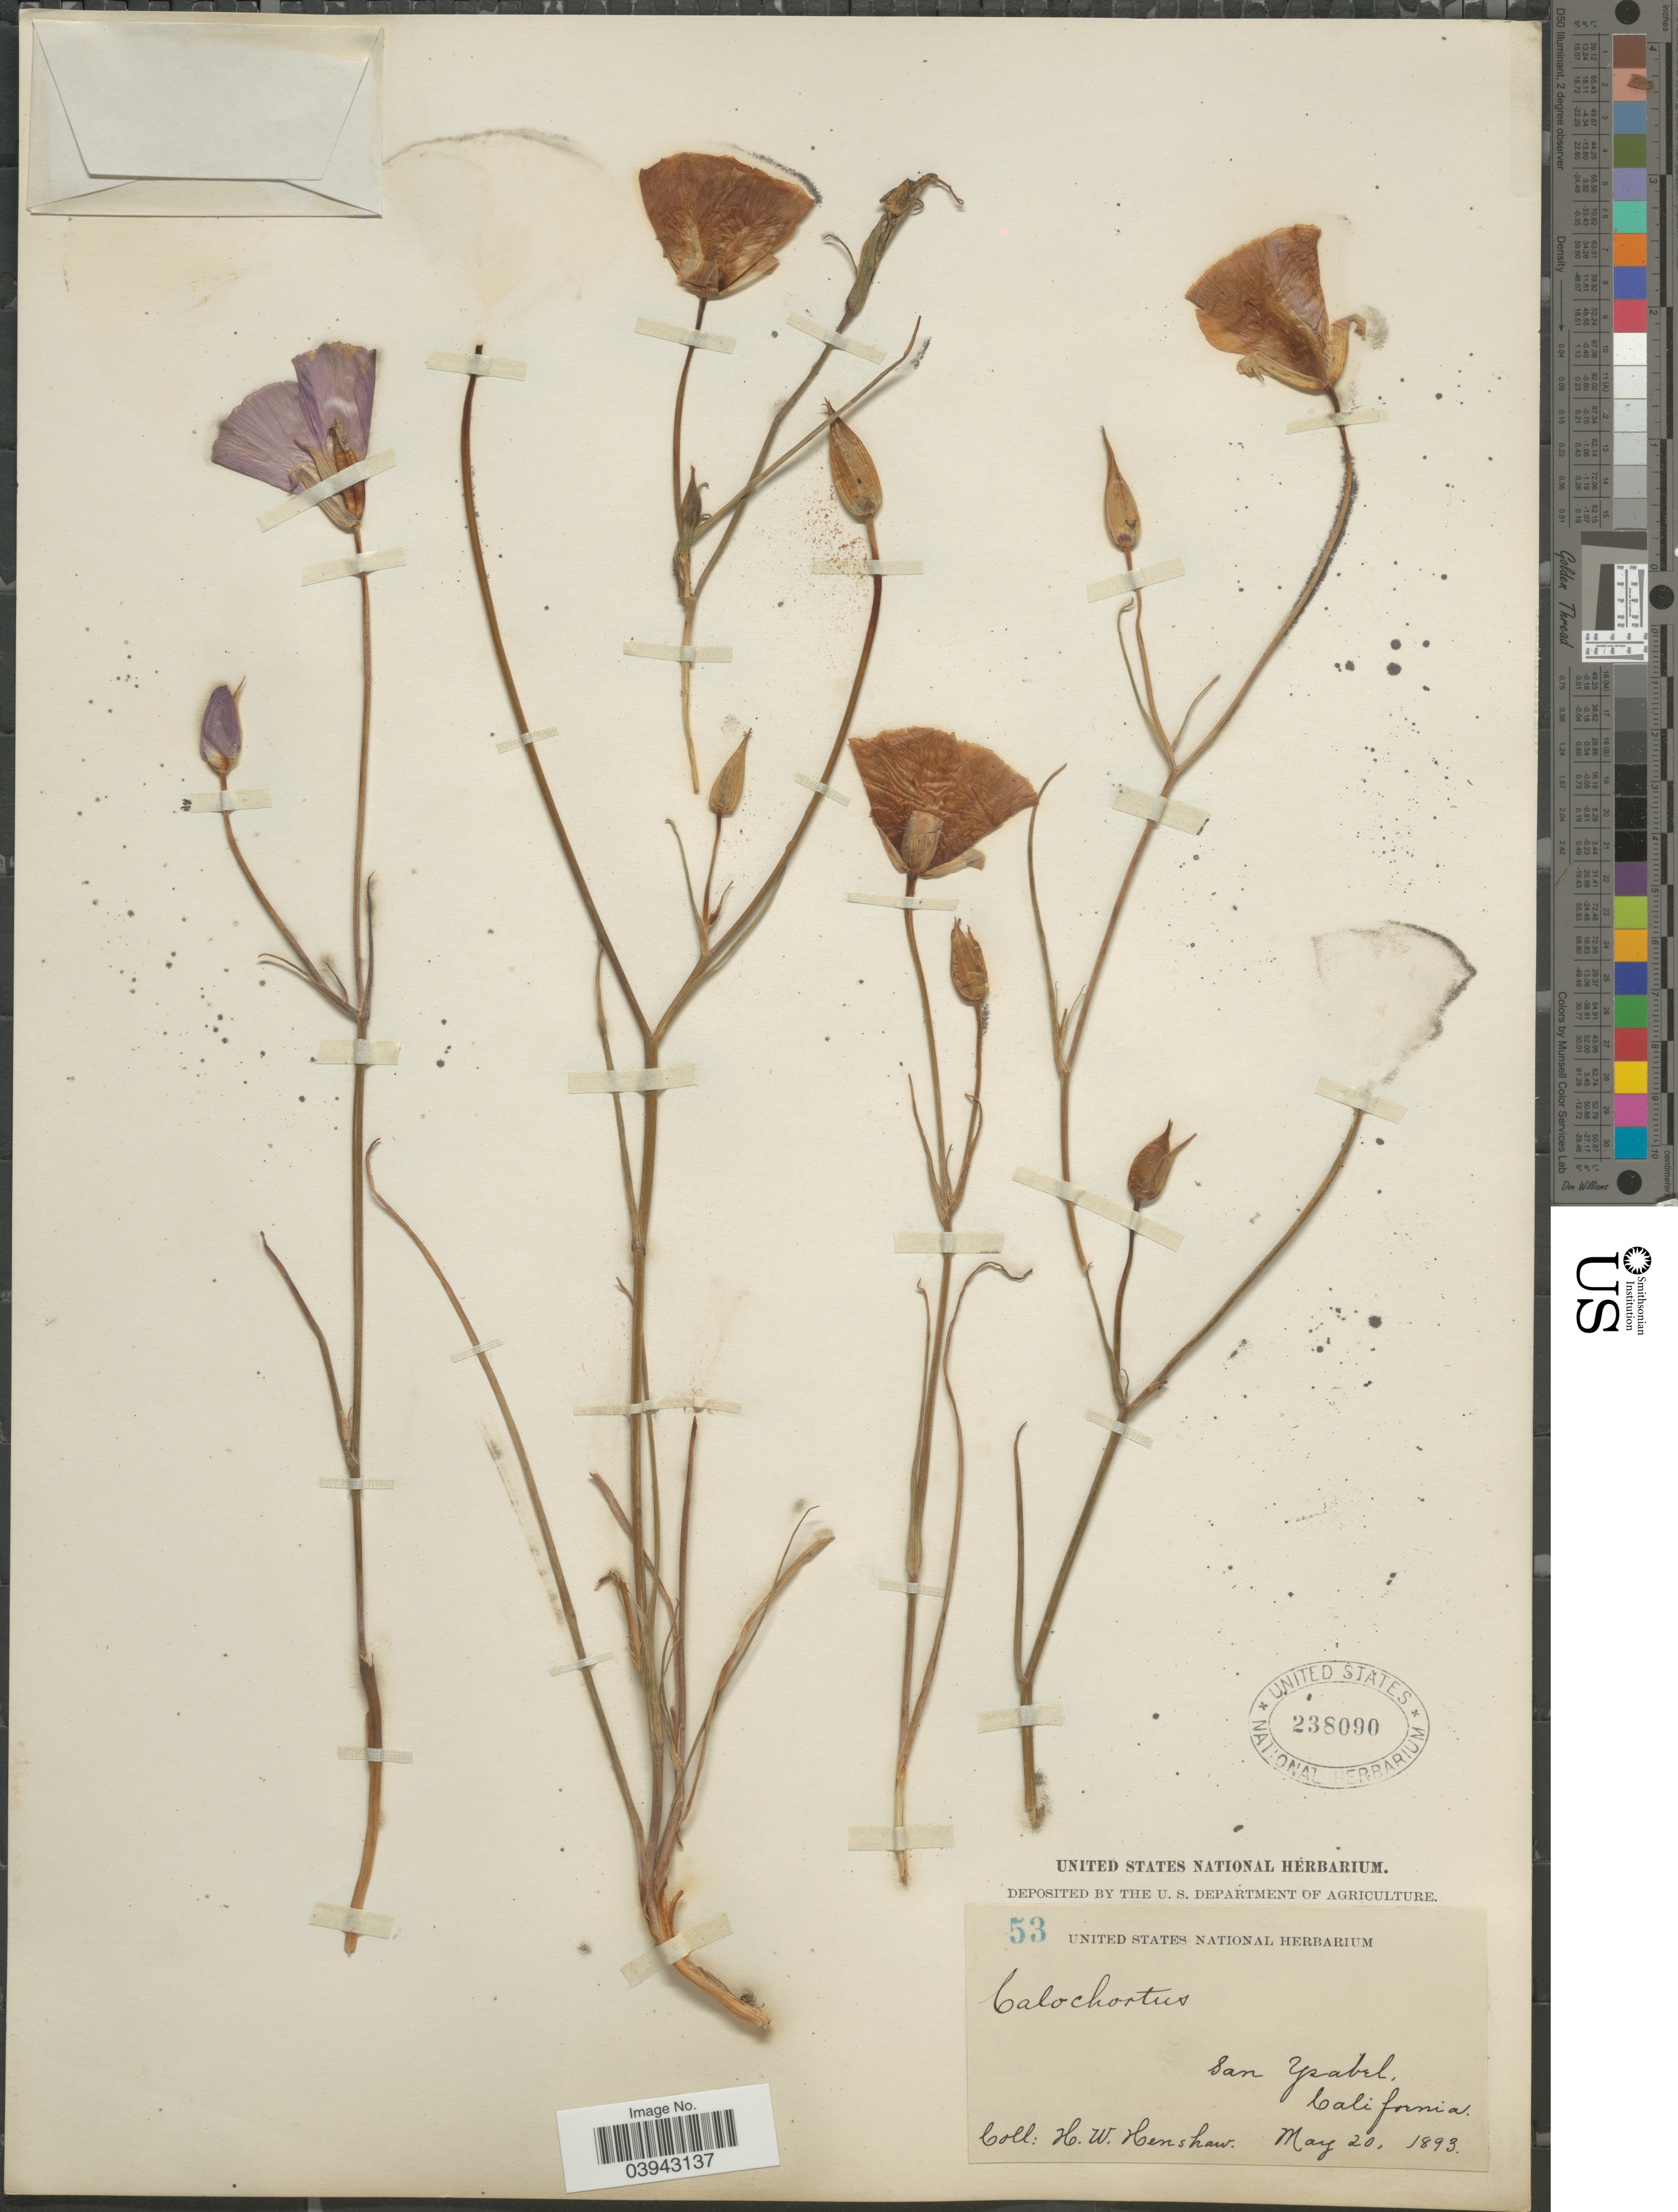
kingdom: Plantae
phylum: Tracheophyta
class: Liliopsida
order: Liliales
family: Liliaceae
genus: Calochortus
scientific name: Calochortus sp.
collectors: H. Henshaw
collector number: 53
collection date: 1893-05-20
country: United States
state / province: California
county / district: San Diego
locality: San Ysabel.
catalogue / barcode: US 238090